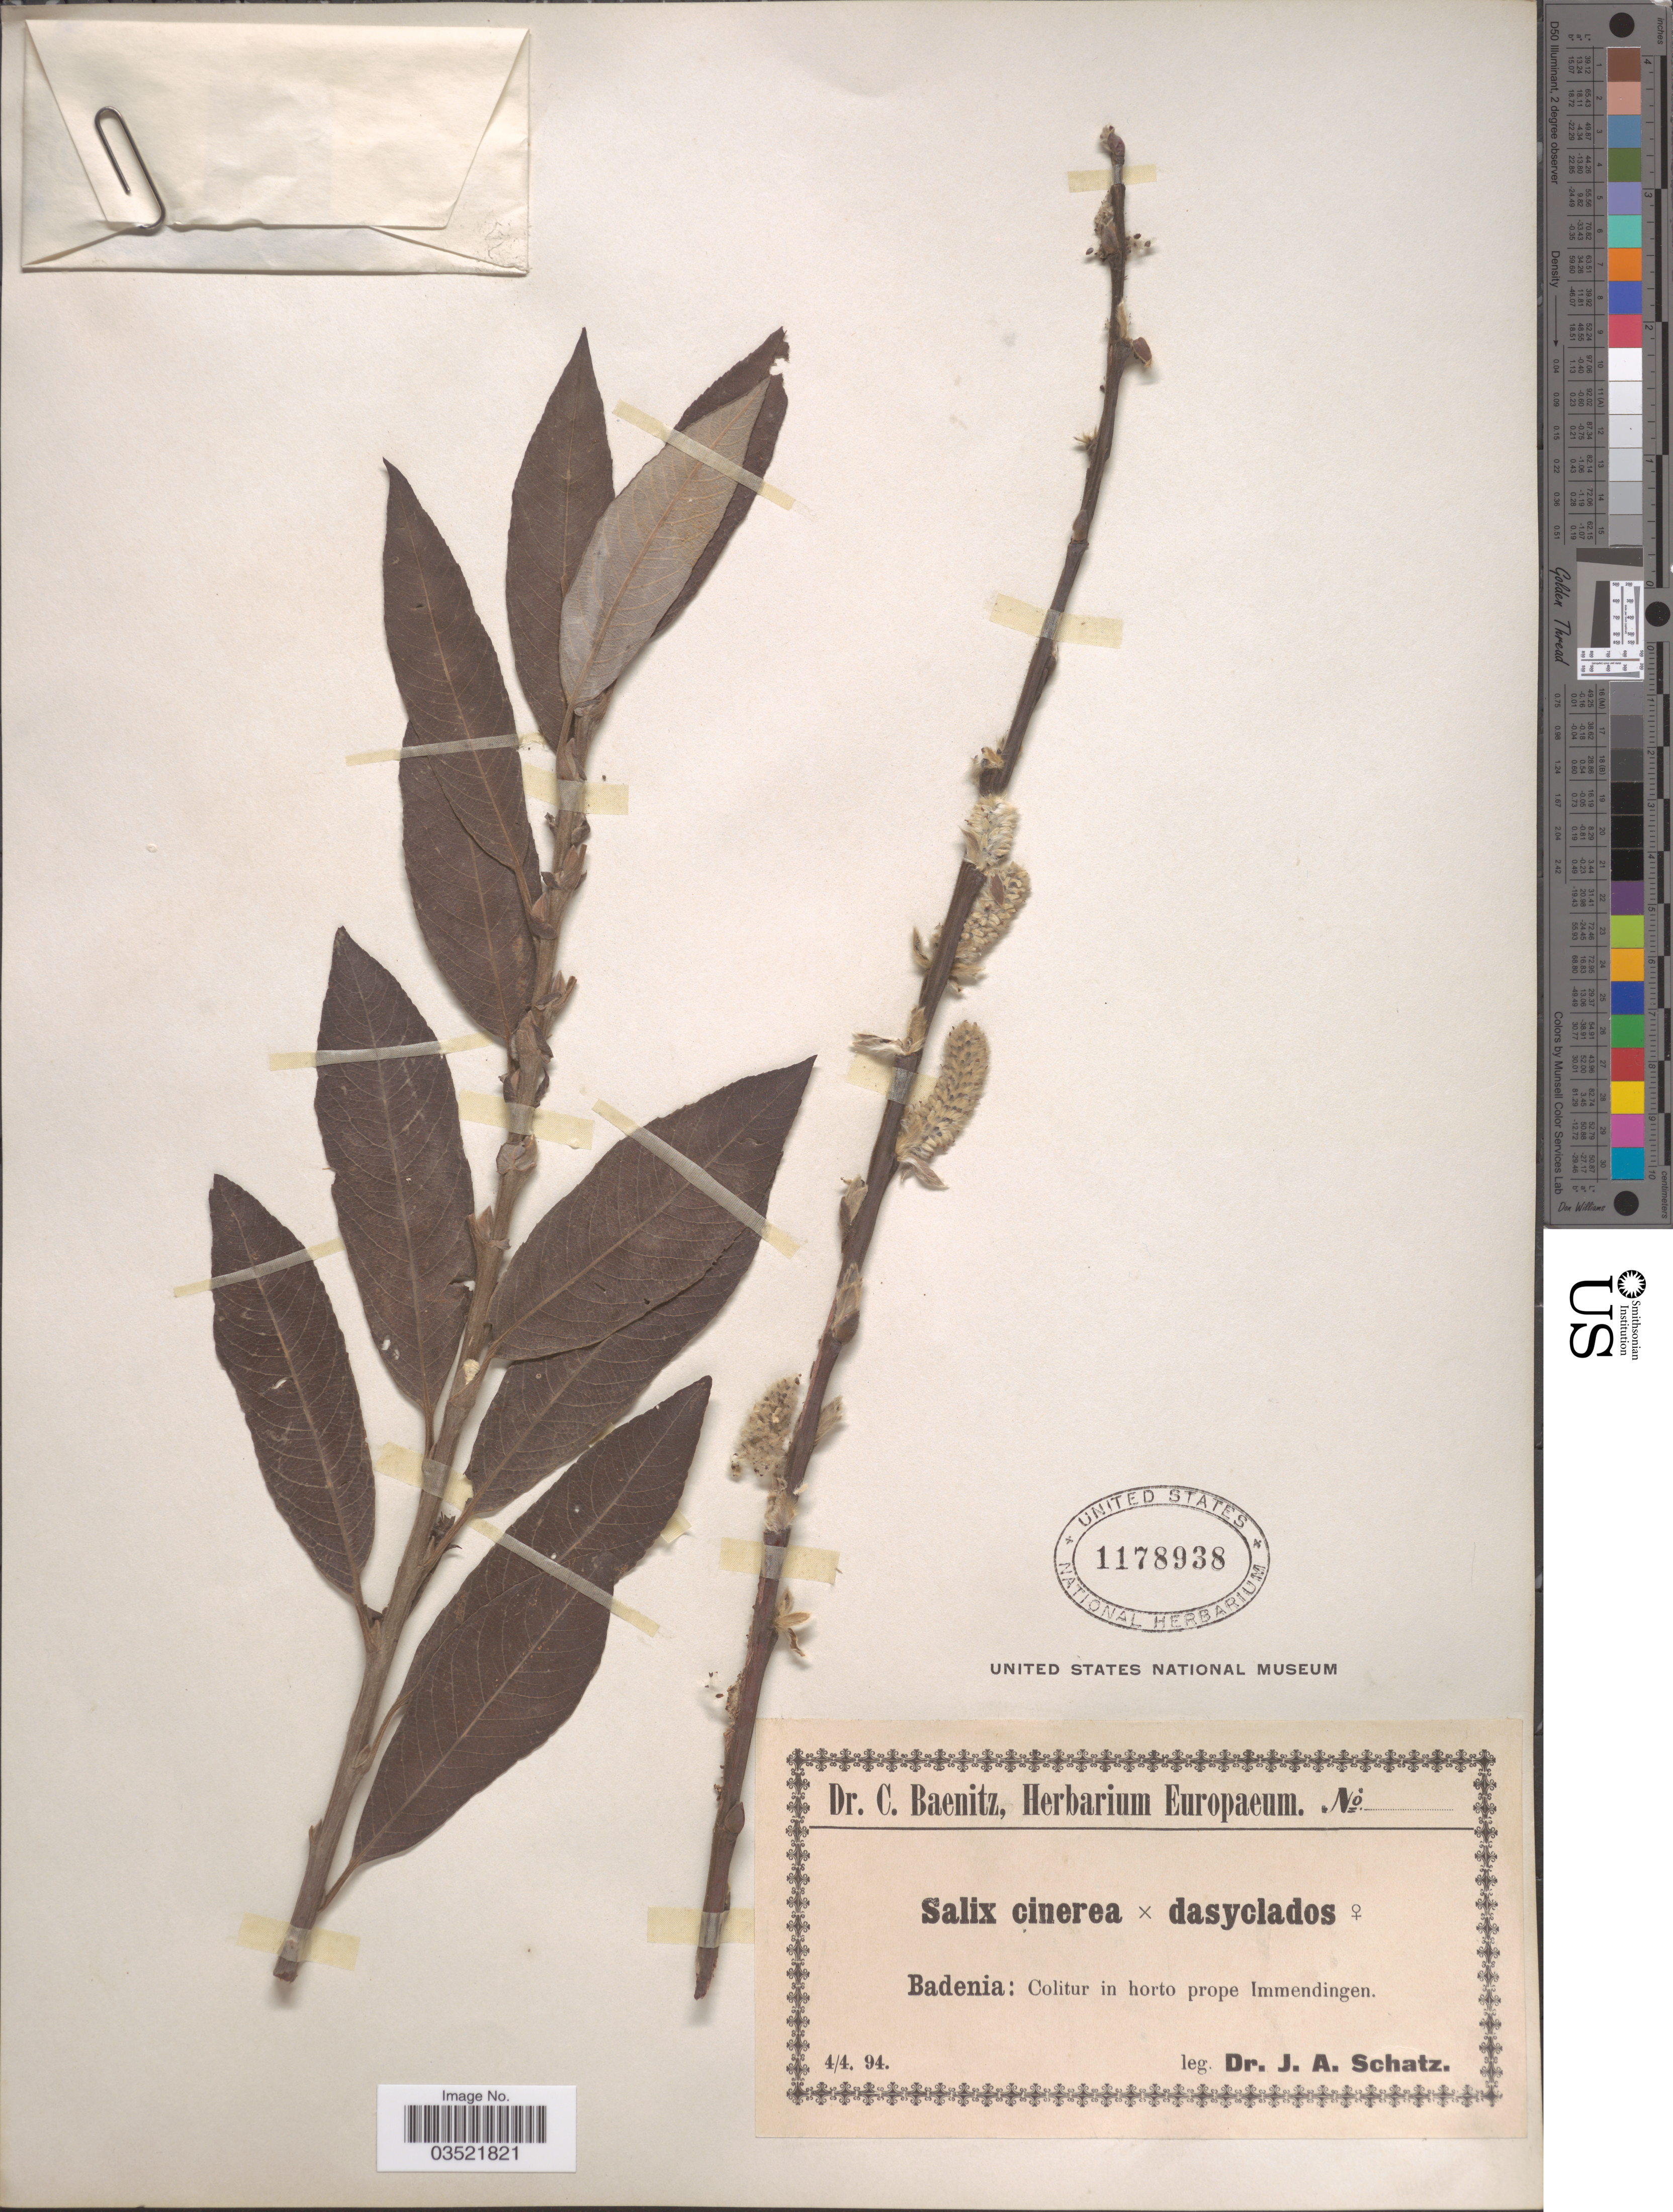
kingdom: Plantae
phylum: Tracheophyta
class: Magnoliopsida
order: Malpighiales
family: Salicaceae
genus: Salix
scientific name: Salix cinerea x S. dasyclados Wimm.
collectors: J. Schatz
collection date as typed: Transcribed d/m/y: 4/4/94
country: Germany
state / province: Baden-Württemberg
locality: Badenia: Colitur in horto prope Immendingen.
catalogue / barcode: US 1178938